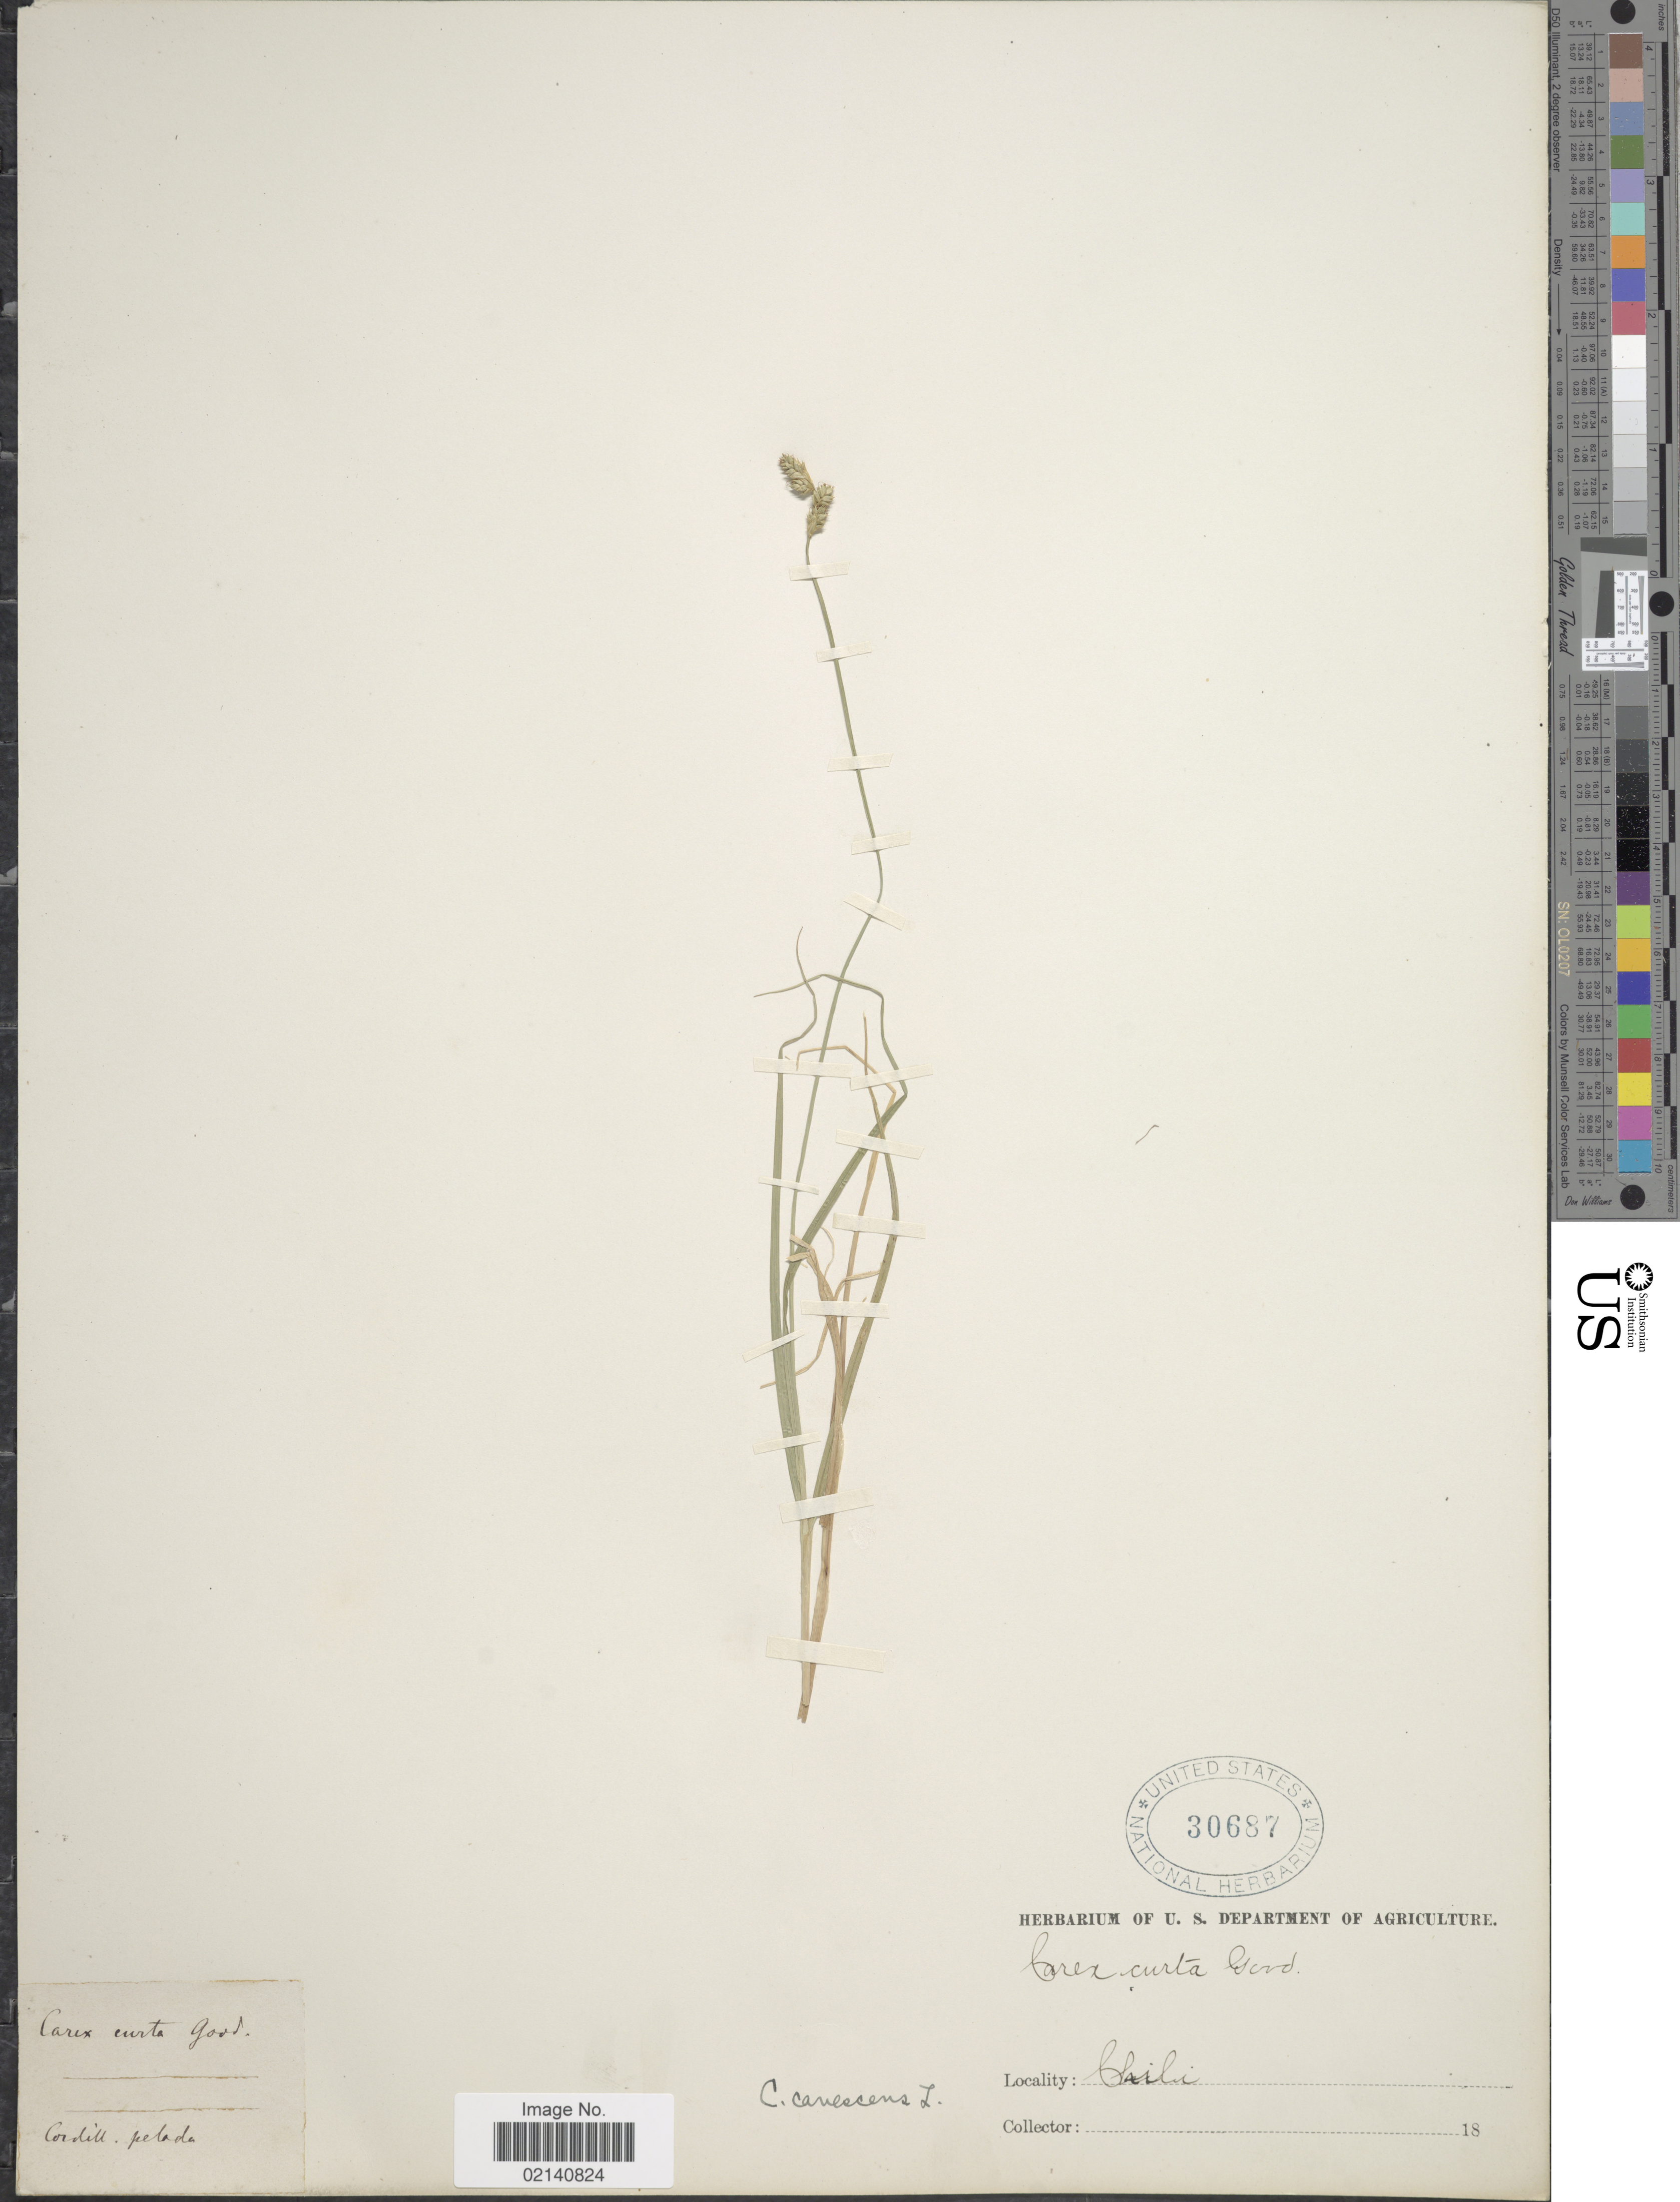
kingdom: Plantae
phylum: Tracheophyta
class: Liliopsida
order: Poales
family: Cyperaceae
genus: Carex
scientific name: Carex canescens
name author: L.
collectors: ex herb. U. S. Department of Agriculture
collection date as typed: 18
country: Chile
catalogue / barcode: US 30687